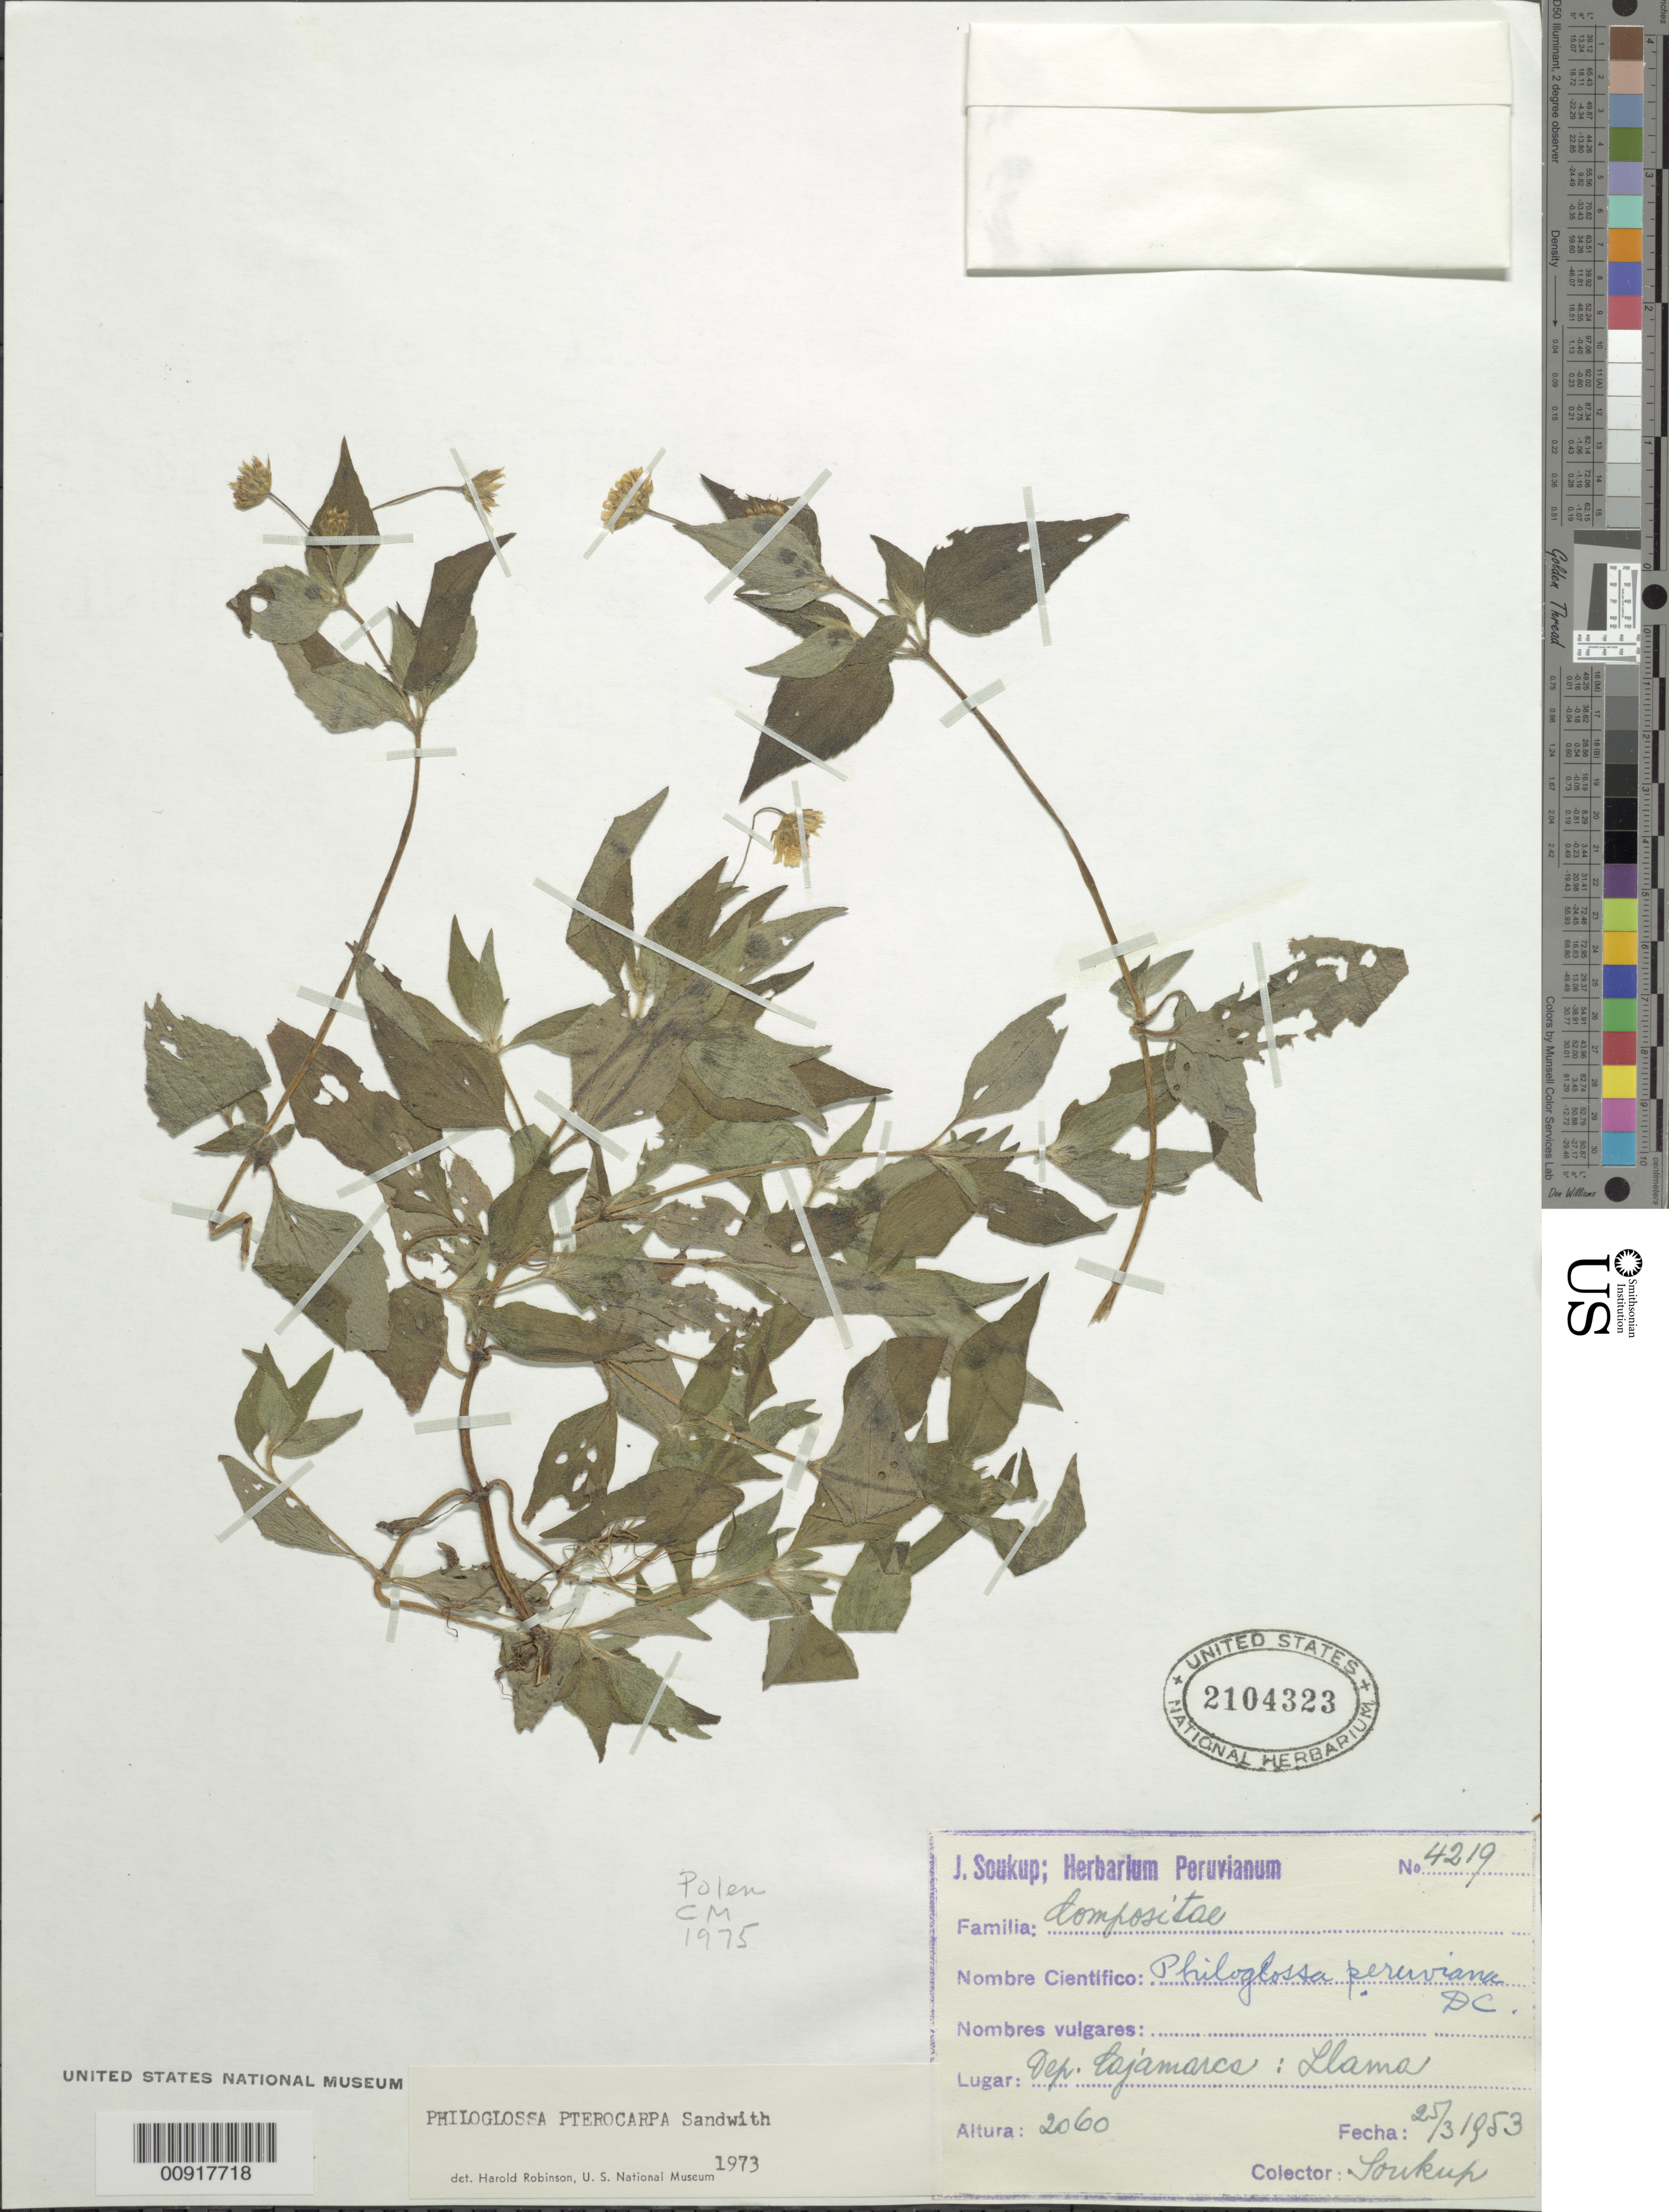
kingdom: Plantae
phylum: Tracheophyta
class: Magnoliopsida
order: Asterales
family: Asteraceae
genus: Philoglossa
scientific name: Philoglossa pterocarpa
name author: Sandwith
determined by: Robinson, Harold E., (US)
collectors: J. J. Soukup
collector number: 4219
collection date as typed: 25 March 1953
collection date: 1953-03-25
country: Peru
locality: Dpto. Cajamarca: Llama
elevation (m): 2060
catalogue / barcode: US 2104323